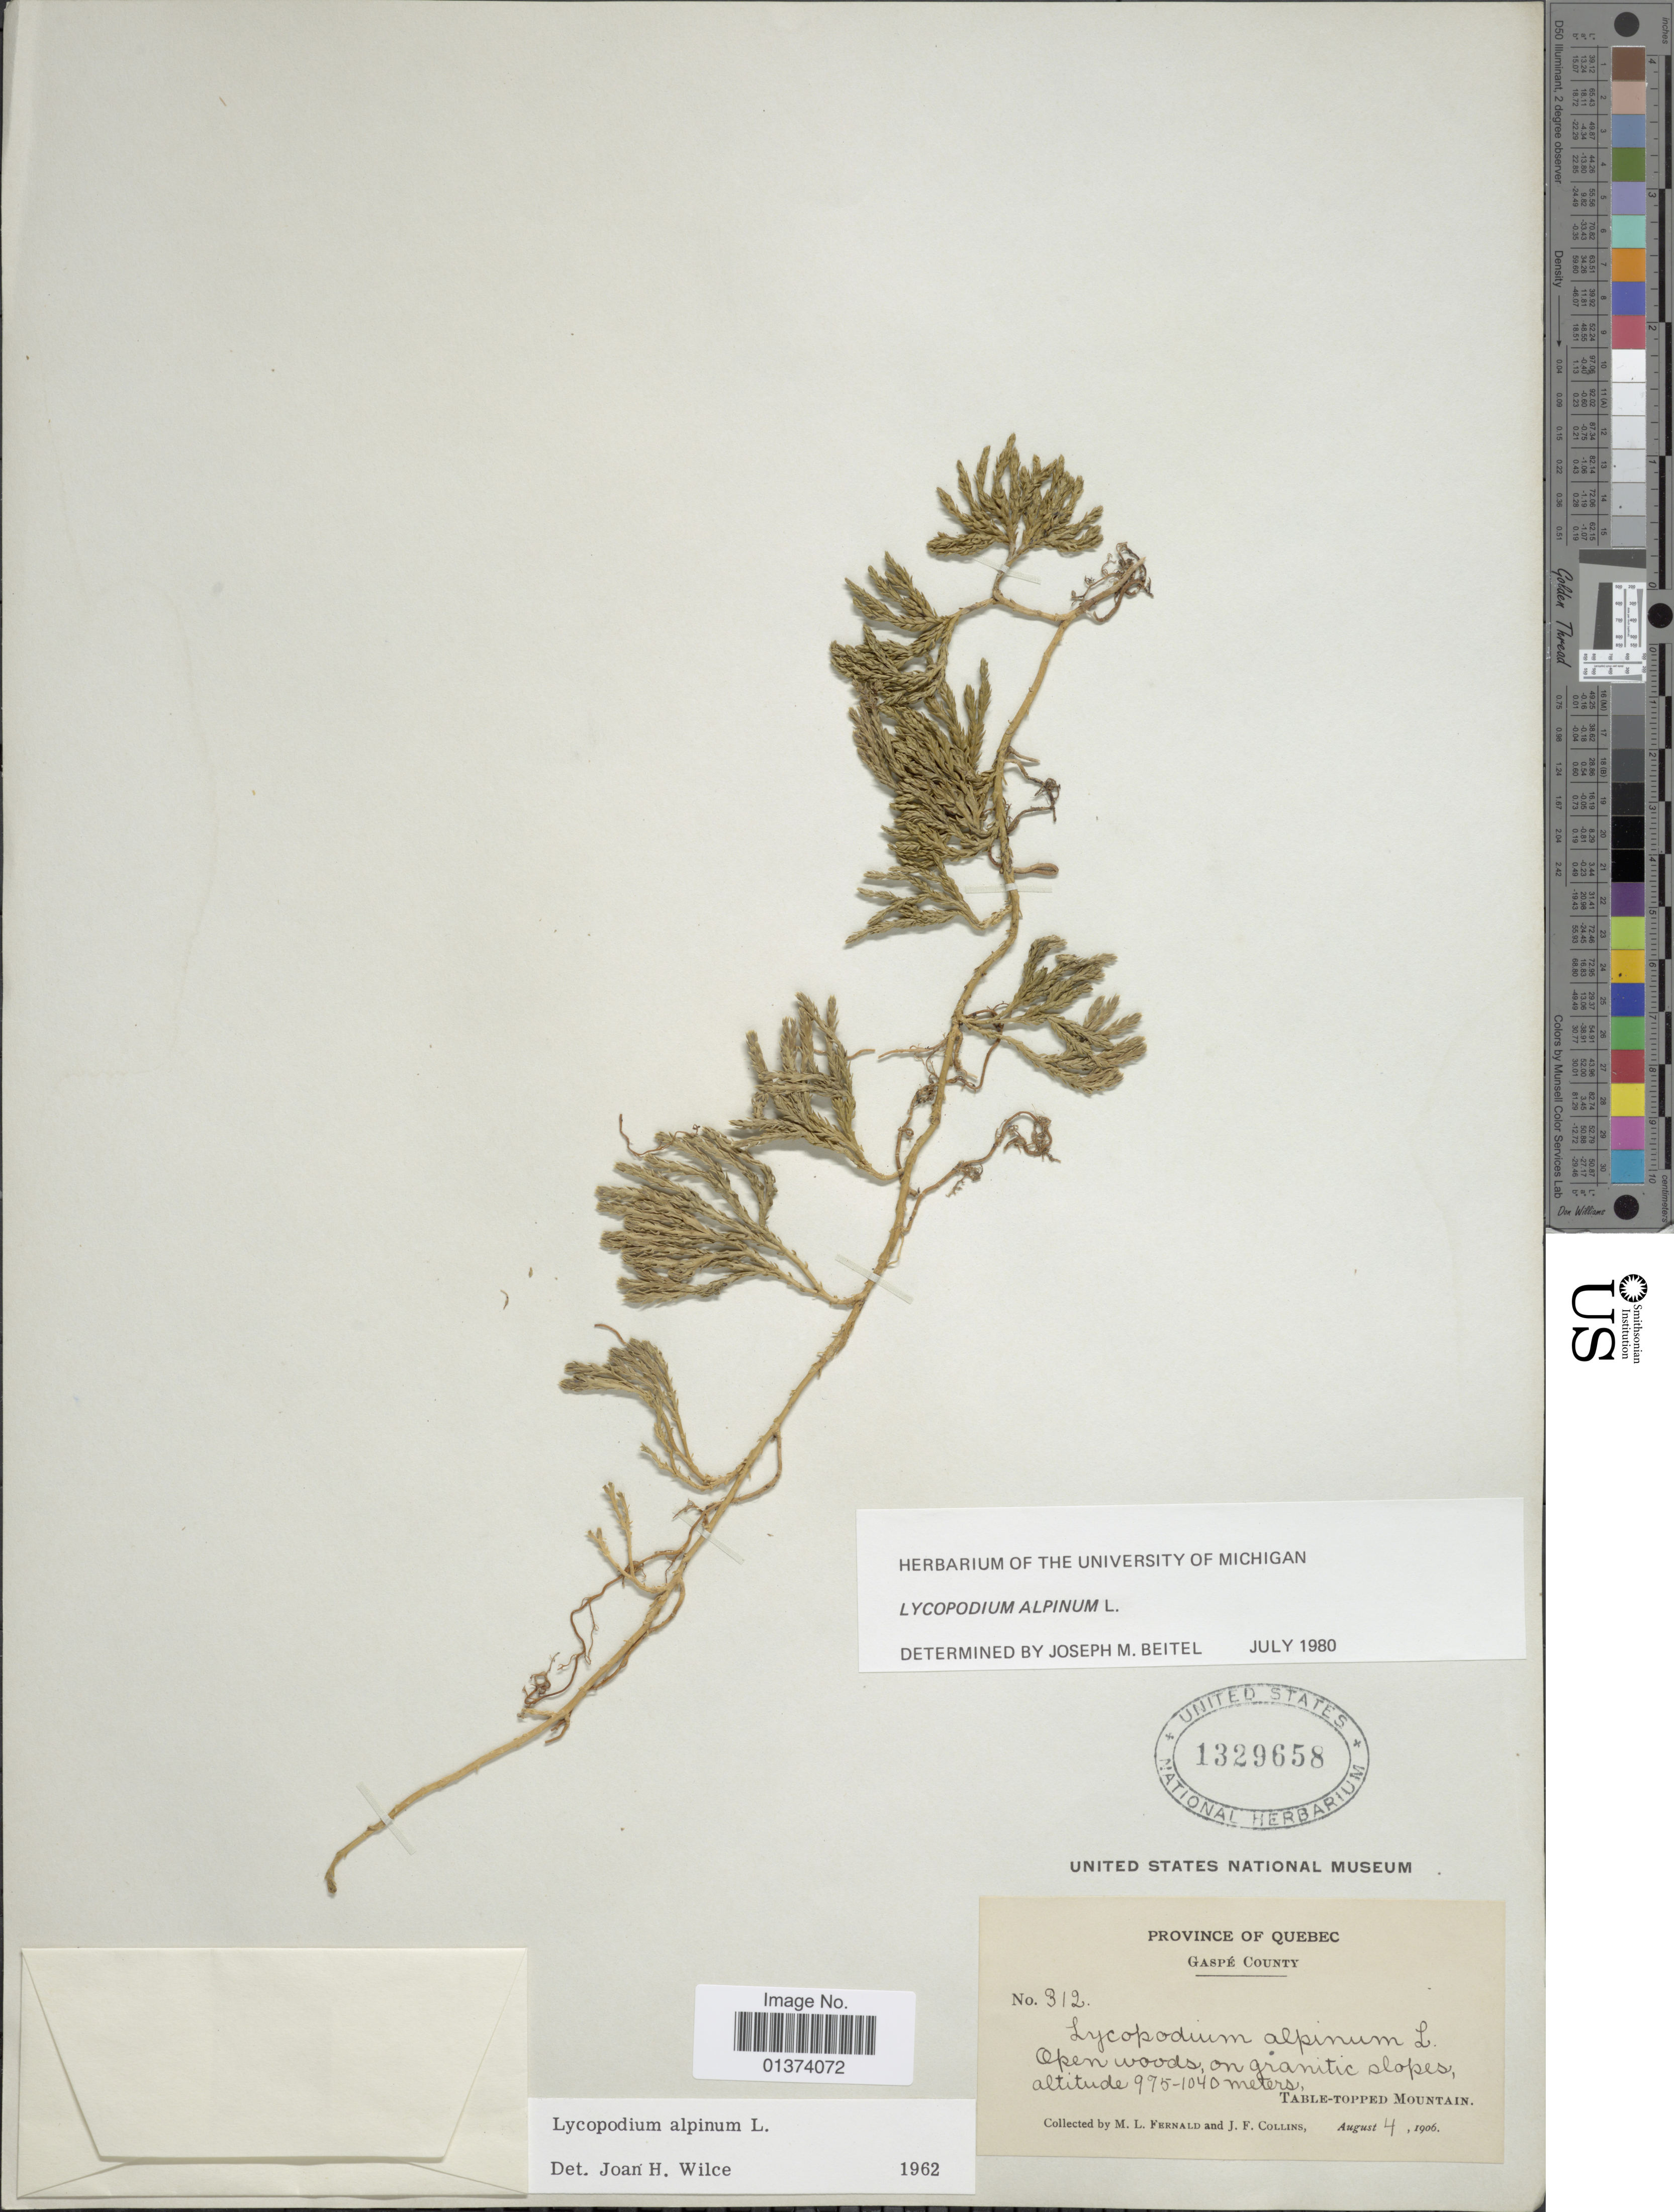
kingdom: Plantae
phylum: Tracheophyta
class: Lycopodiopsida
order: Lycopodiales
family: Lycopodiaceae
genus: Diphasiastrum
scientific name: Diphasiastrum alpinum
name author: (L.) Holub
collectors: M. L. Fernald & J. Collins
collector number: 312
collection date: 1906-08-04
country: Canada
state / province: Quebec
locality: Gaspé County. Open woods, on granitic slopes; Table-Topped Mountain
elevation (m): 975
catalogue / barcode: US 1329658